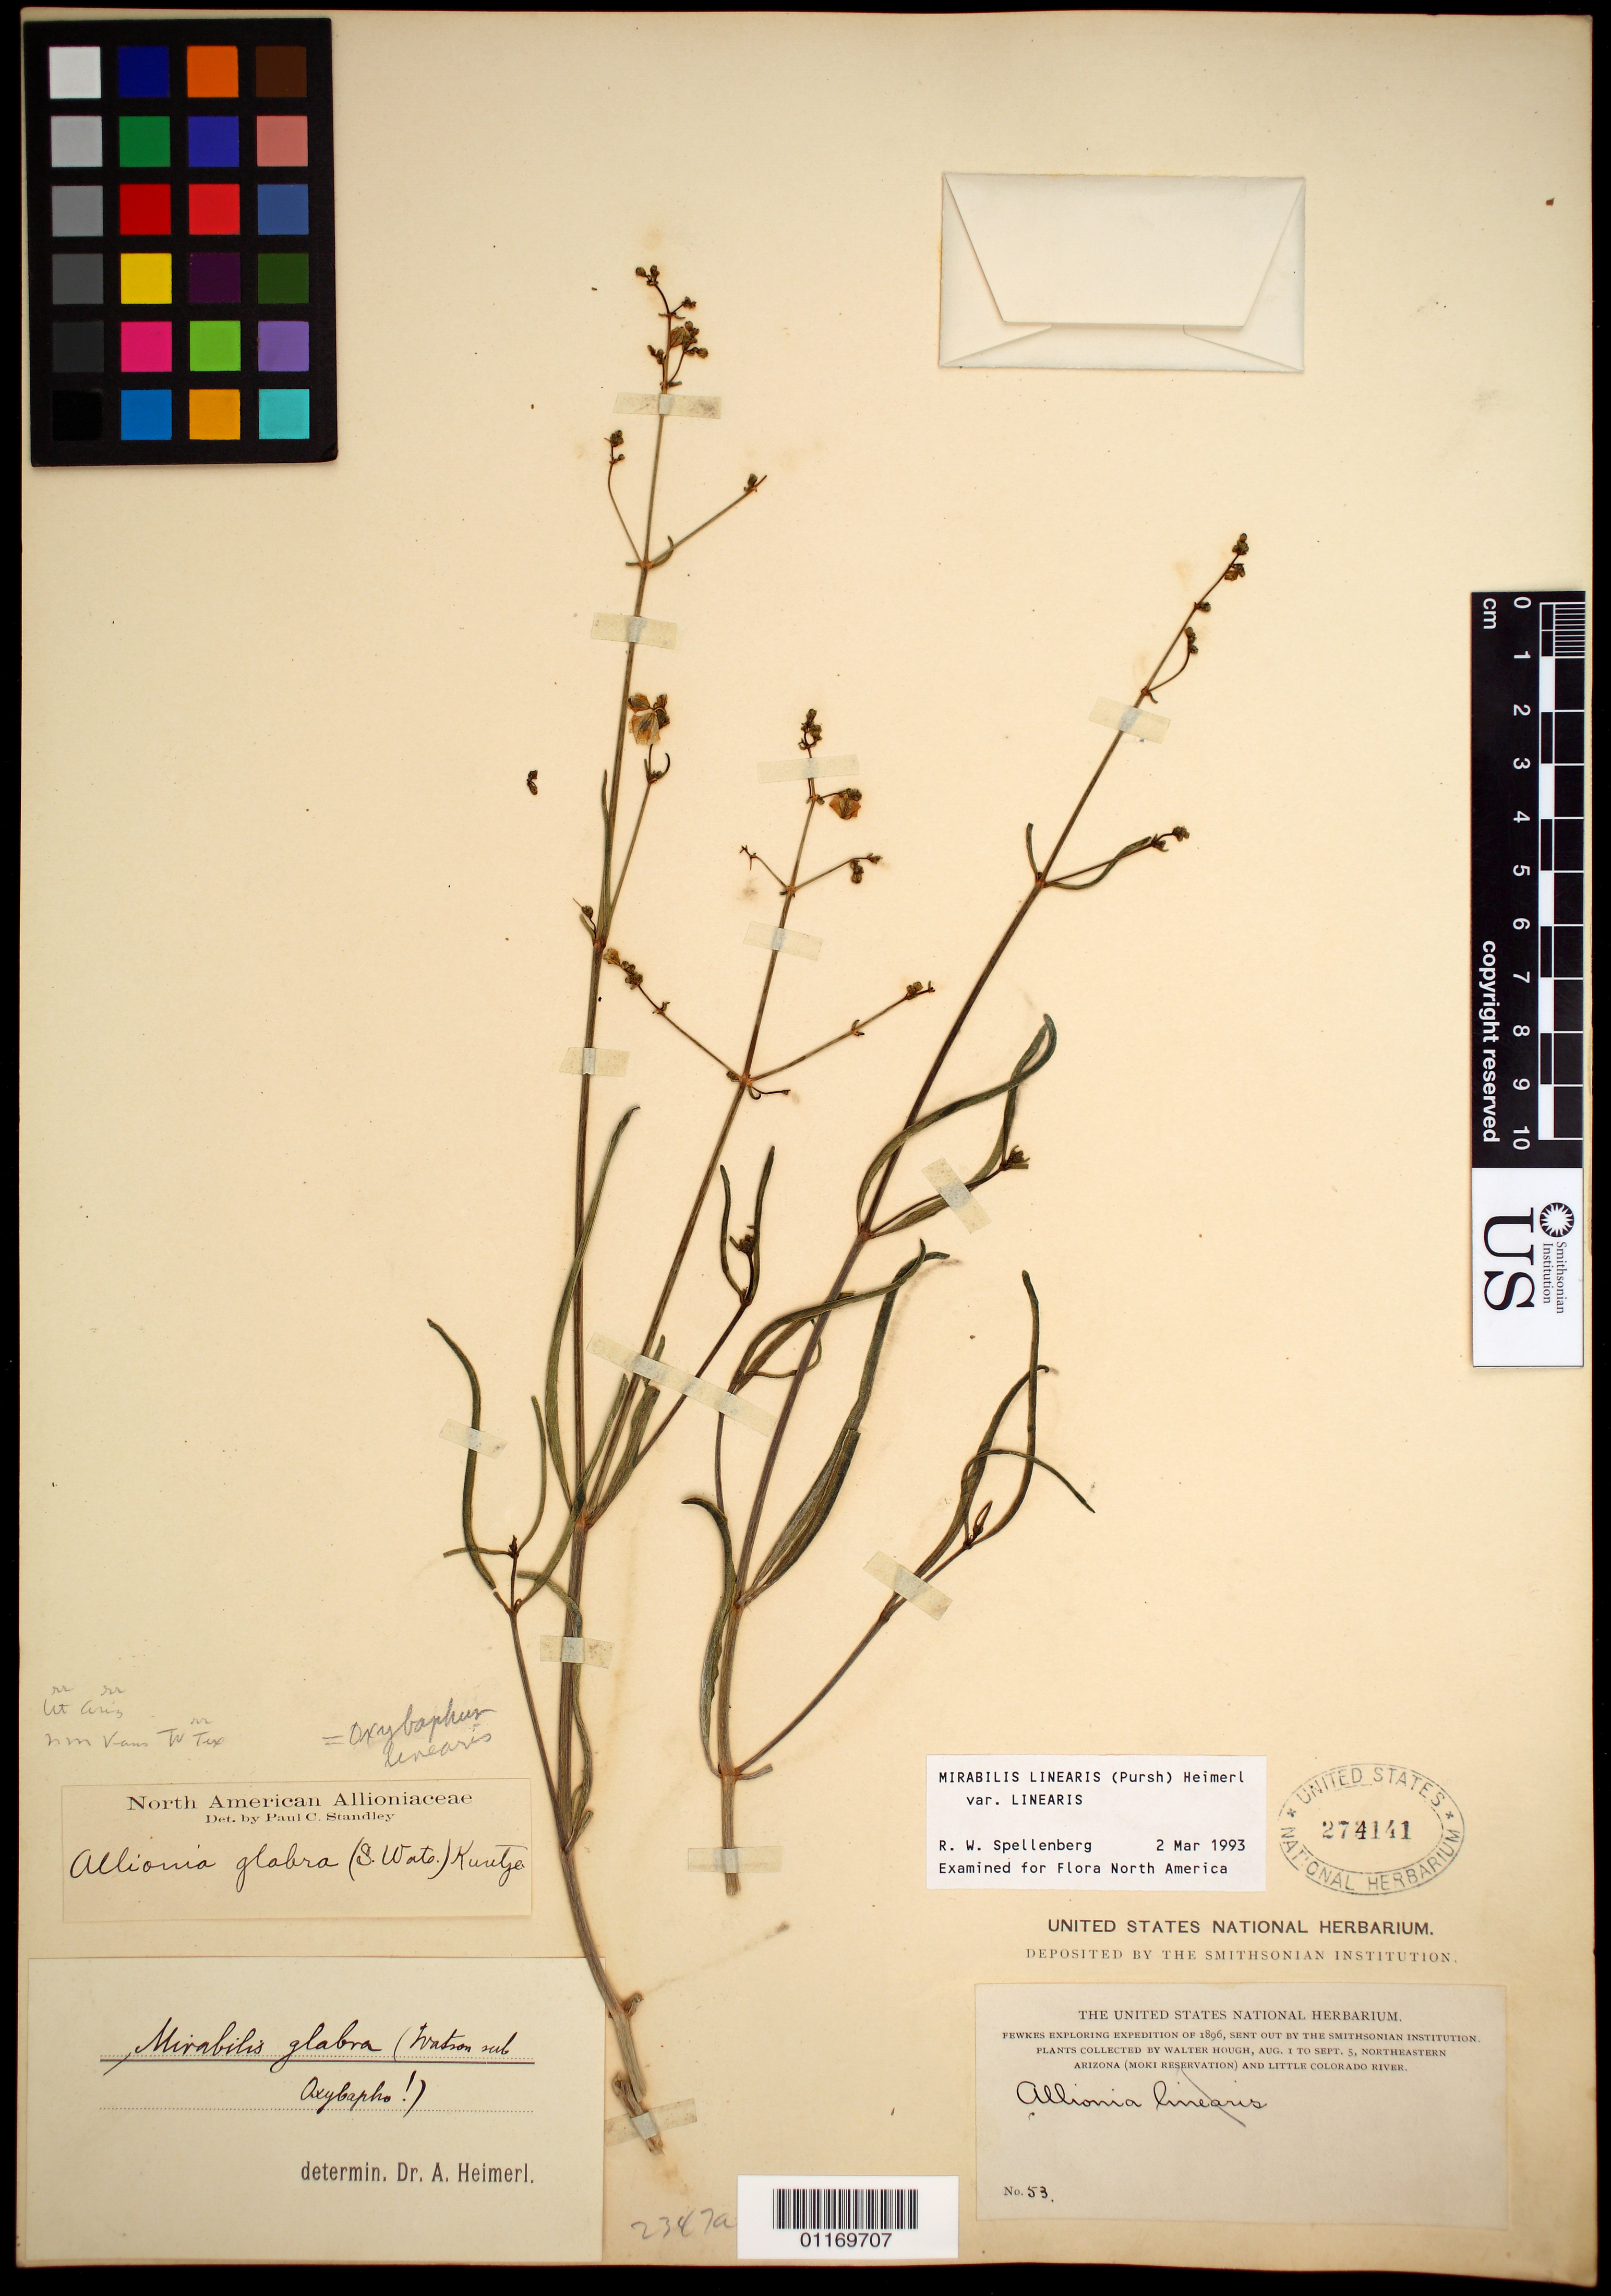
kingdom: Plantae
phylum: Tracheophyta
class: Magnoliopsida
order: Caryophyllales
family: Nyctaginaceae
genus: Mirabilis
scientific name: Mirabilis linearis var. linearis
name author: (Pursh) Heimerl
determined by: Spellenberg, R. W.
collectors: W. Hough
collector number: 53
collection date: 1896-08-01/1896-09-05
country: United States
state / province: Arizona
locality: Northeastern Arizona (Moki Reservation) and Little Colorado River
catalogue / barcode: US 274141